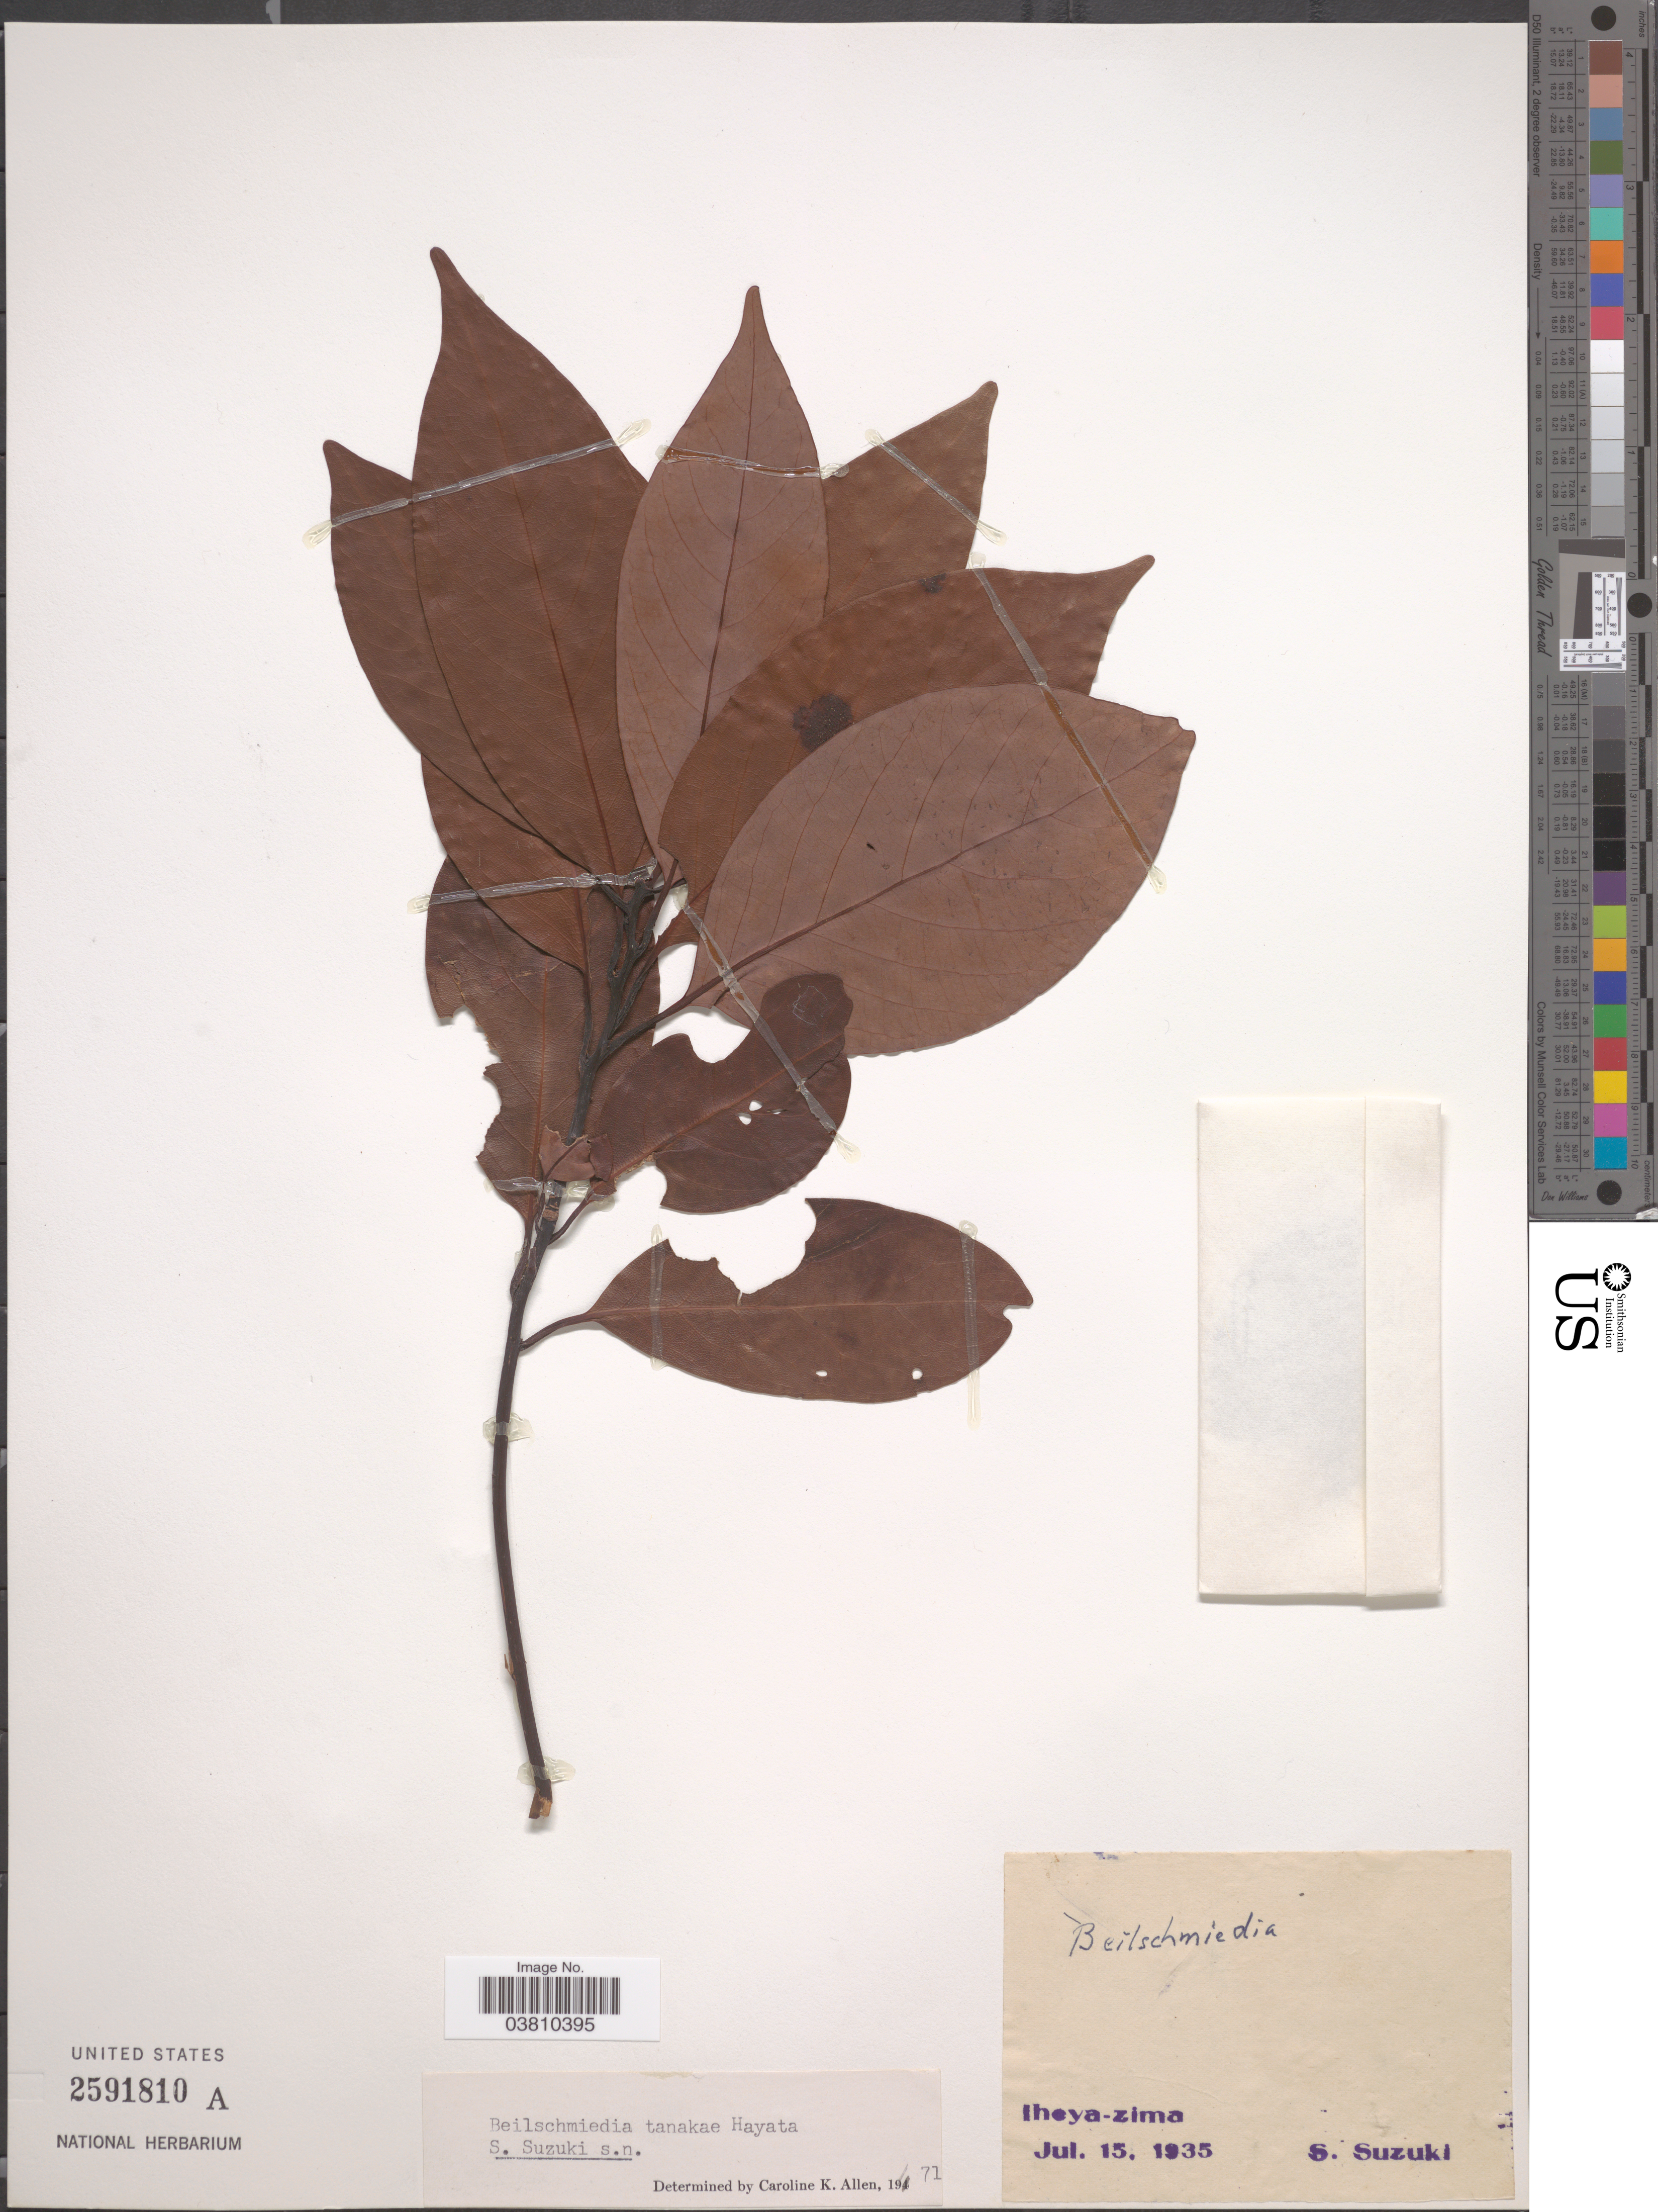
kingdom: Plantae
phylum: Tracheophyta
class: Magnoliopsida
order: Laurales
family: Lauraceae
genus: Beilschmiedia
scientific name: Beilschmiedia tanakae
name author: Hayata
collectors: S. Suzuki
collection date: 1935-07-15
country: Japan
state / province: Okinawa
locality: Iheya-zima.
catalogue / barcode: US 2591810A